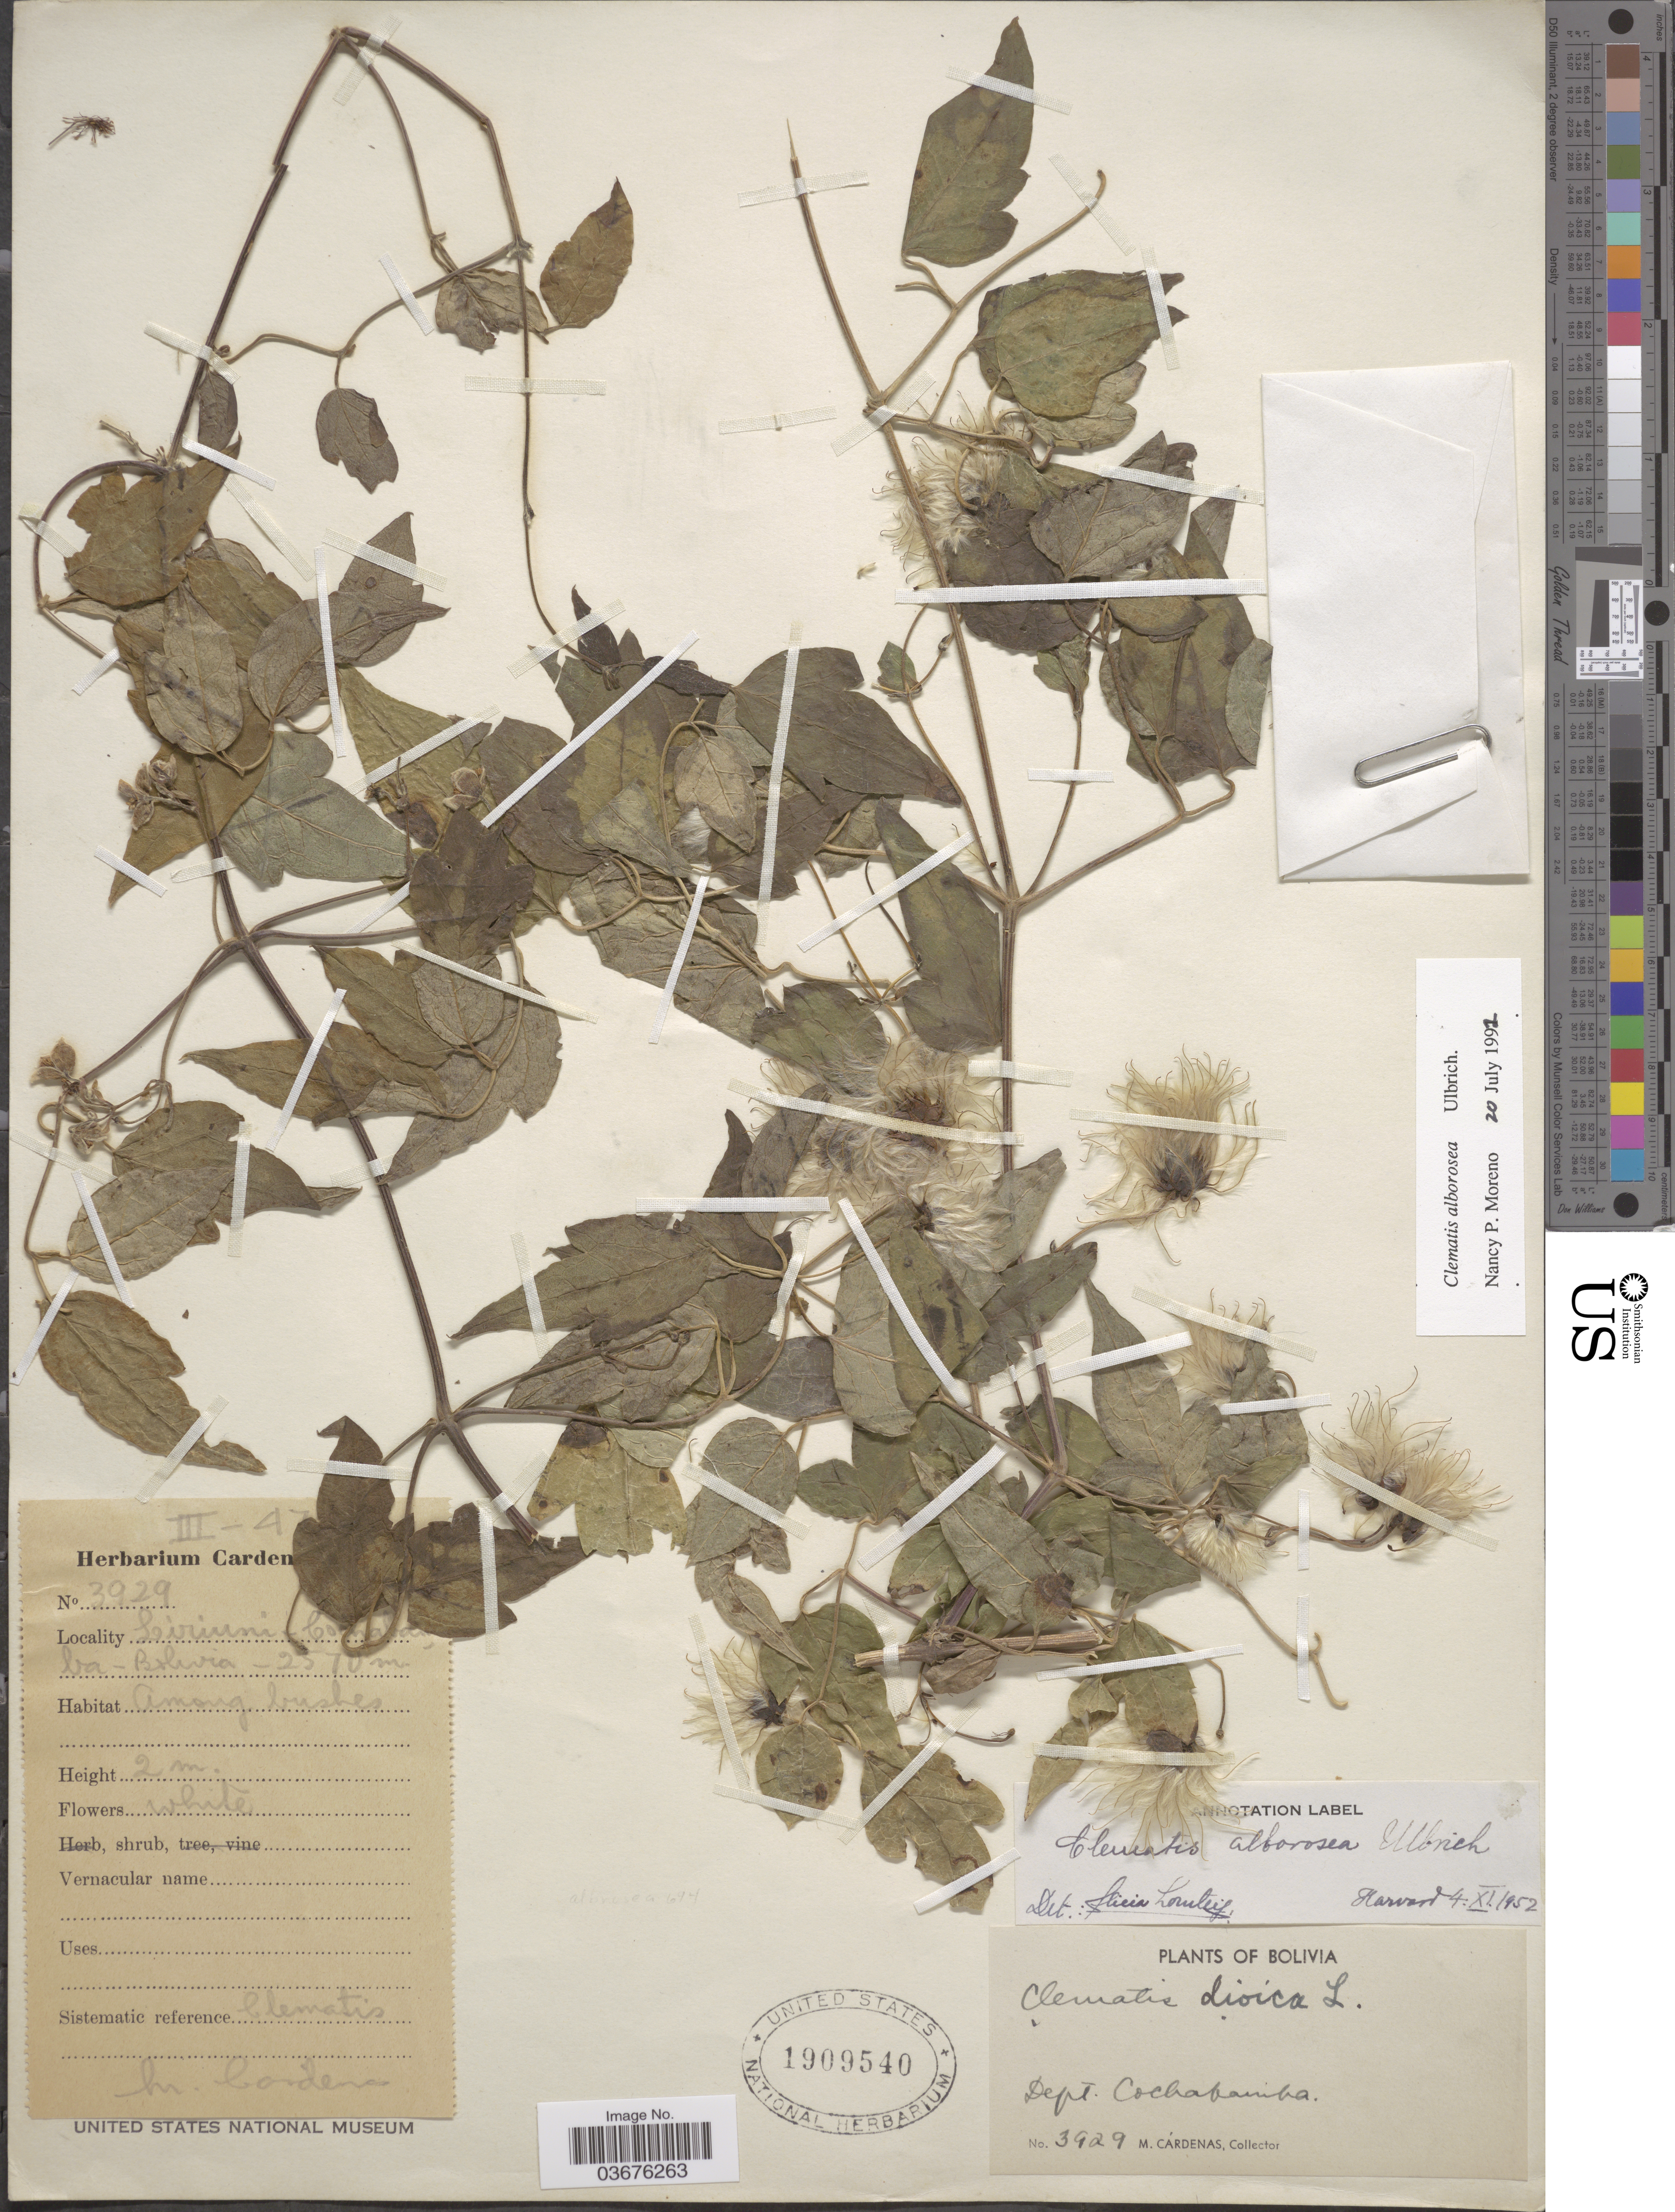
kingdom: Plantae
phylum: Tracheophyta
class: Magnoliopsida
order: Ranunculales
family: Ranunculaceae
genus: Clematis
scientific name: Clematis alborosea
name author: Ulbr.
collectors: M. Cárdenas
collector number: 3929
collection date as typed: Transcribed d/m/y: /3/47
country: Bolivia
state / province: Cochabamba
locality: Liriuni, dept. Cochabamba.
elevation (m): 2570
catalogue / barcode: US 1909540